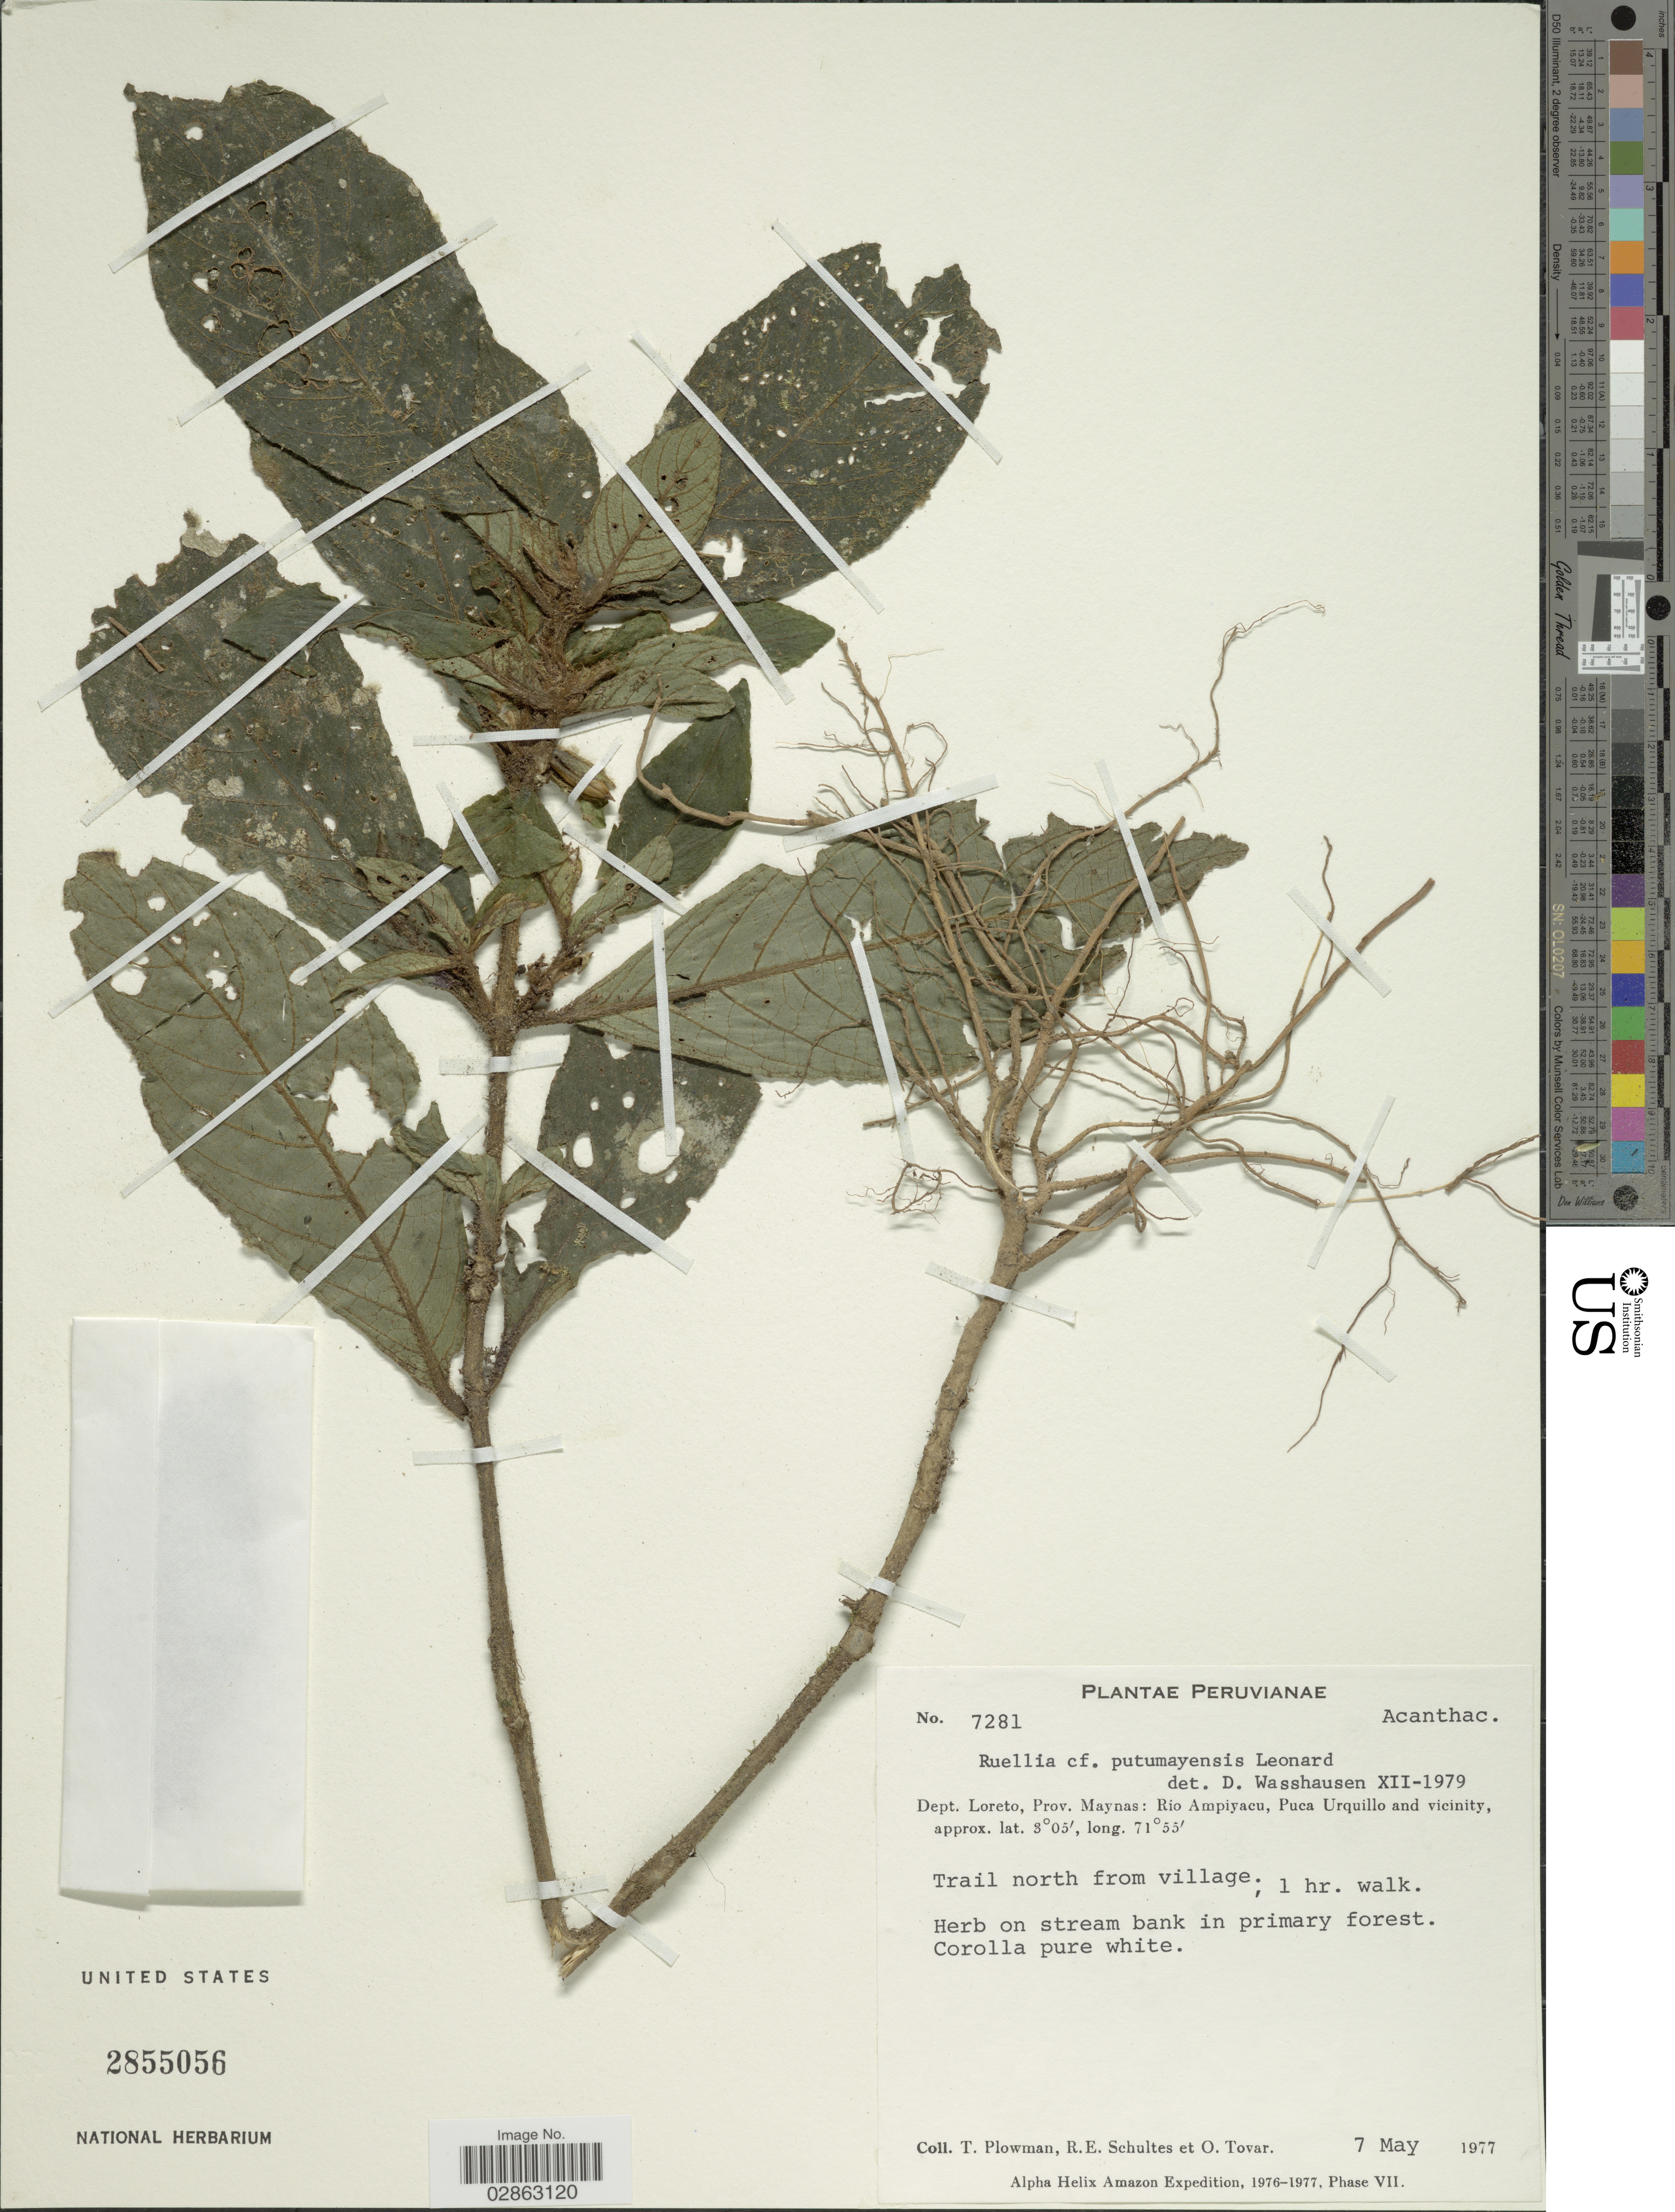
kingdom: Plantae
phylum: Tracheophyta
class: Magnoliopsida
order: Lamiales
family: Acanthaceae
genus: Ruellia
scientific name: Ruellia sp.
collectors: T. Plowman, R. E. Schultes & Ó. Tovar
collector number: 7281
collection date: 1977-05-07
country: Peru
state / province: Loreto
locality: Dept. Loreto, Prov. Maynas: Río Ampiyacu, Puca Urquillo and vicinity. Trail north from village; 1 hr. walk. Amazon.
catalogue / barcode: US 2855056